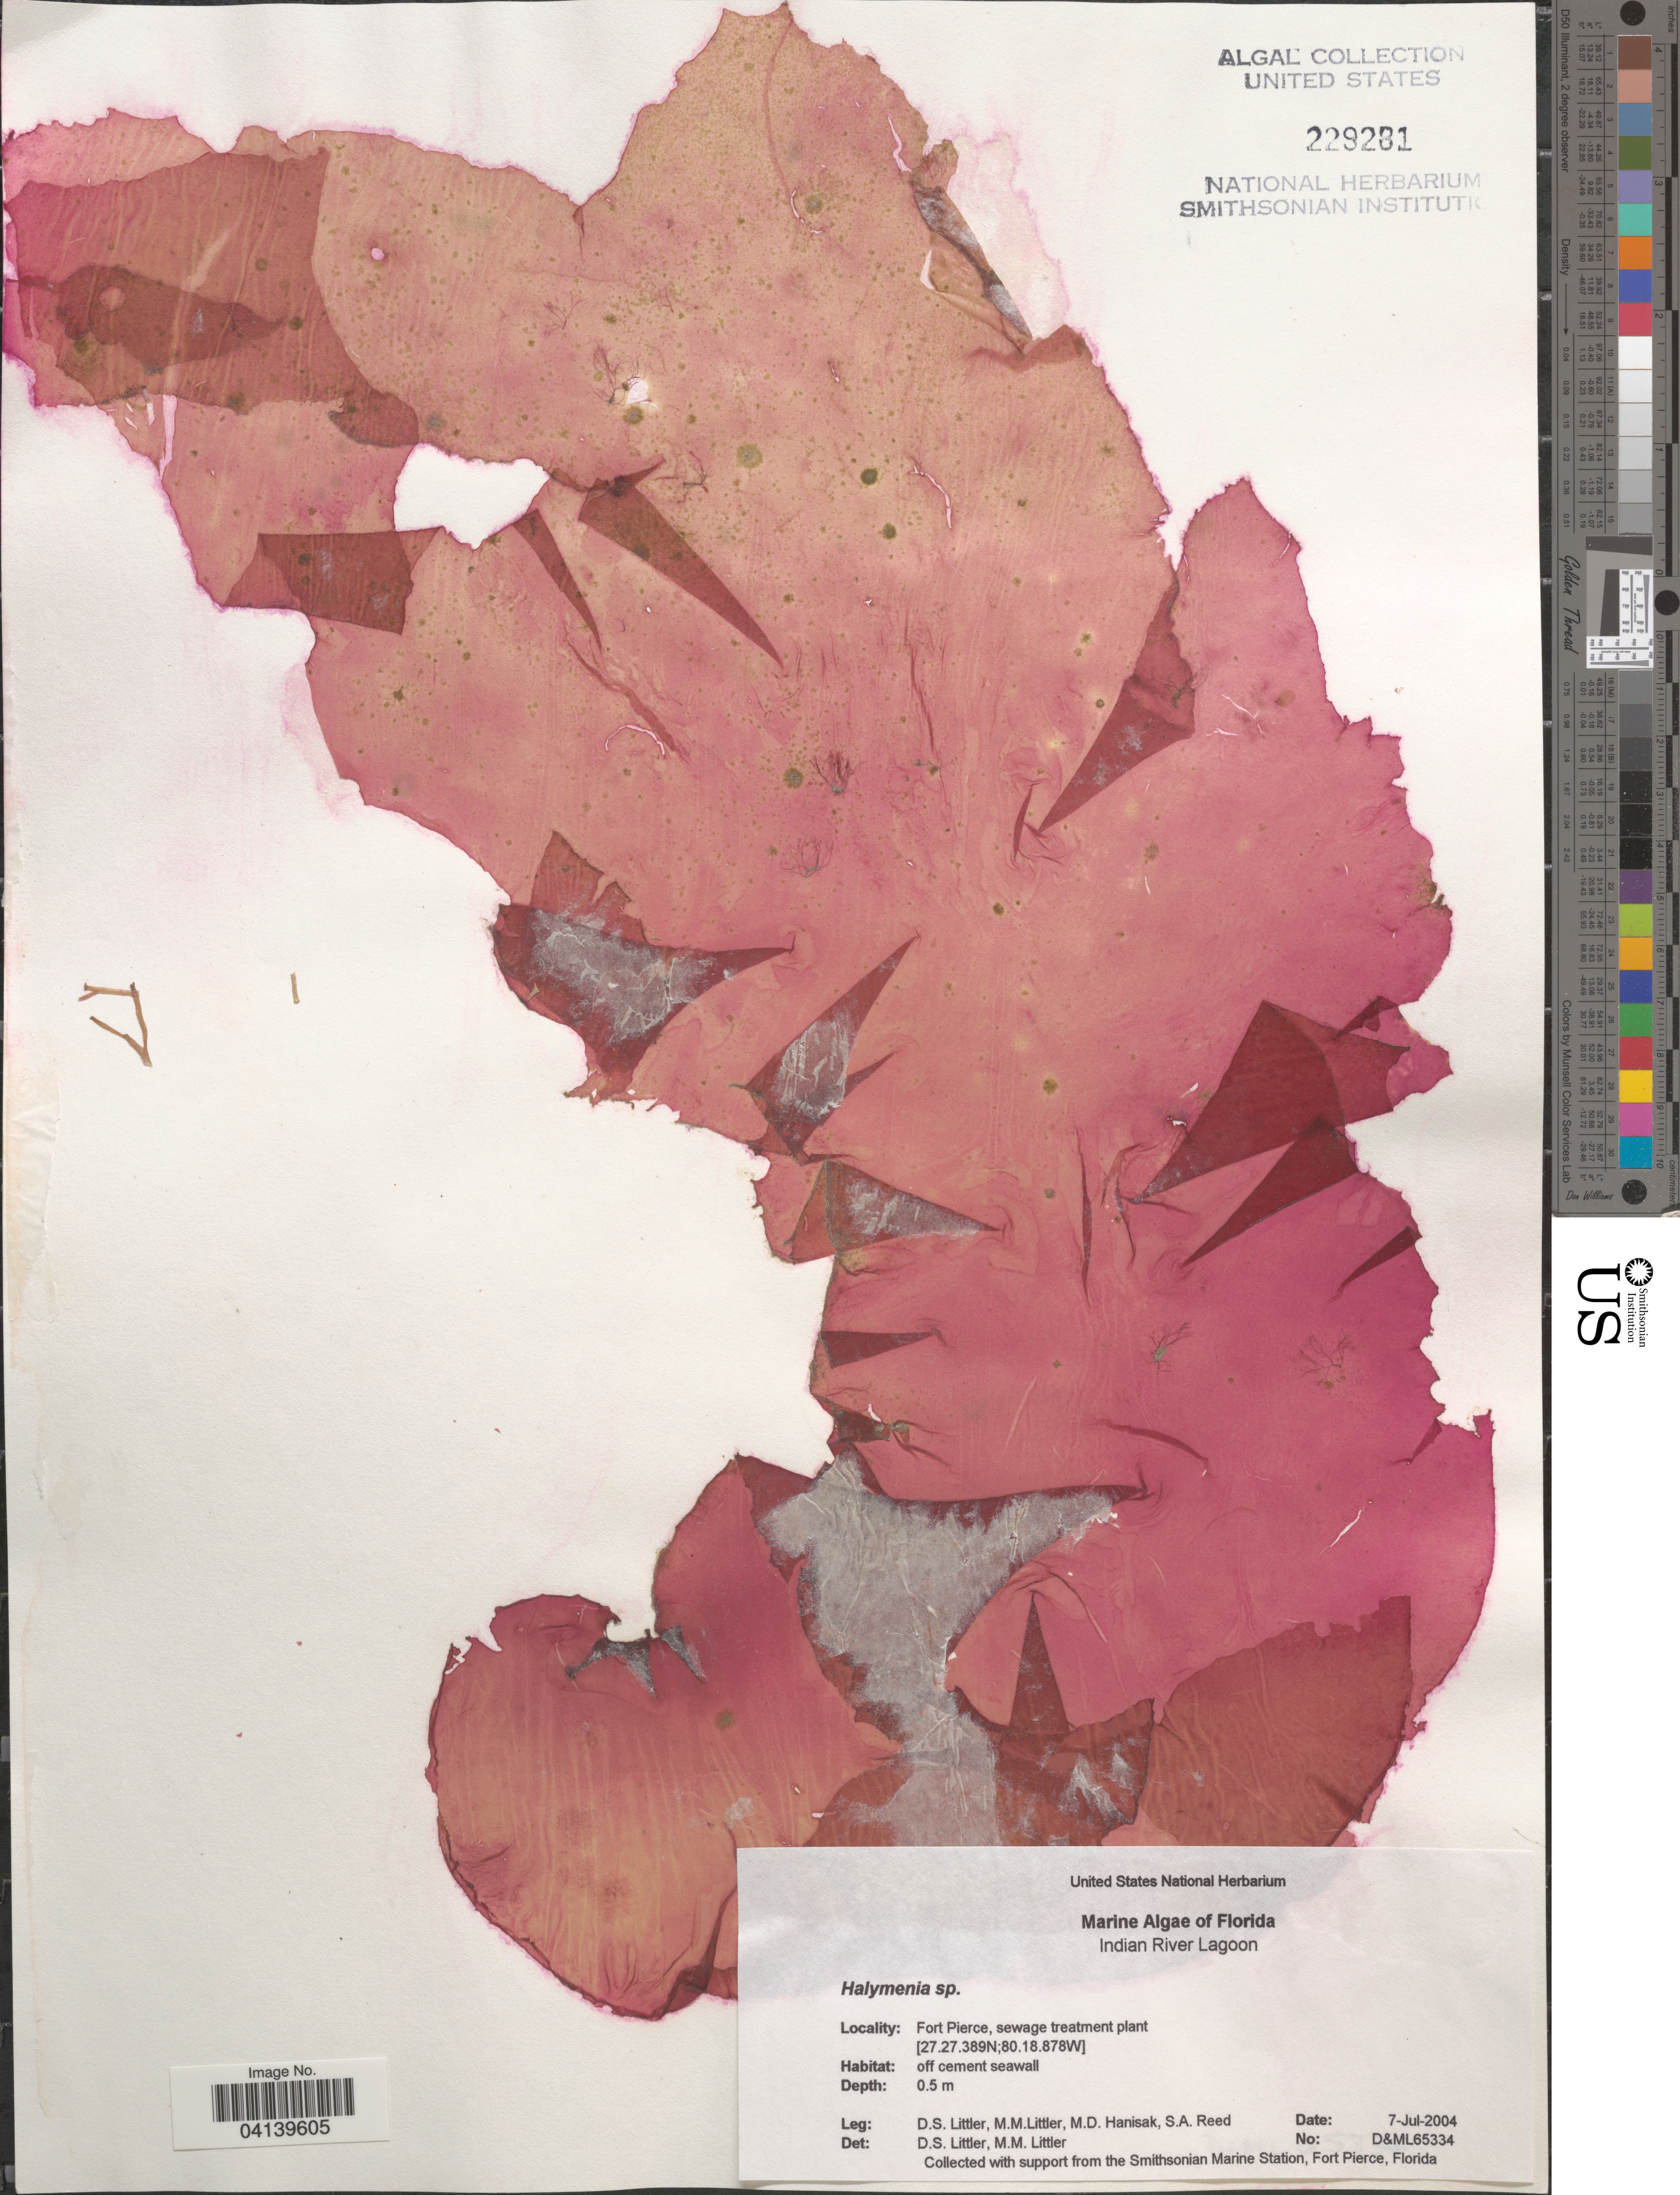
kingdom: Plantae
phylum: Rhodophyta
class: Florideophyceae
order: Halymeniales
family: Halymeniaceae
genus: Halymenia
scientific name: Halymenia sp.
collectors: D. S. Littler, M. Hanisak & S. Reed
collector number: D&ML65334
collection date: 2004-07-07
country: United States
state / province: Florida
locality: Indian River Lagoon. Fort Pierce, sewage treatment plant.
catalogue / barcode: US 229281